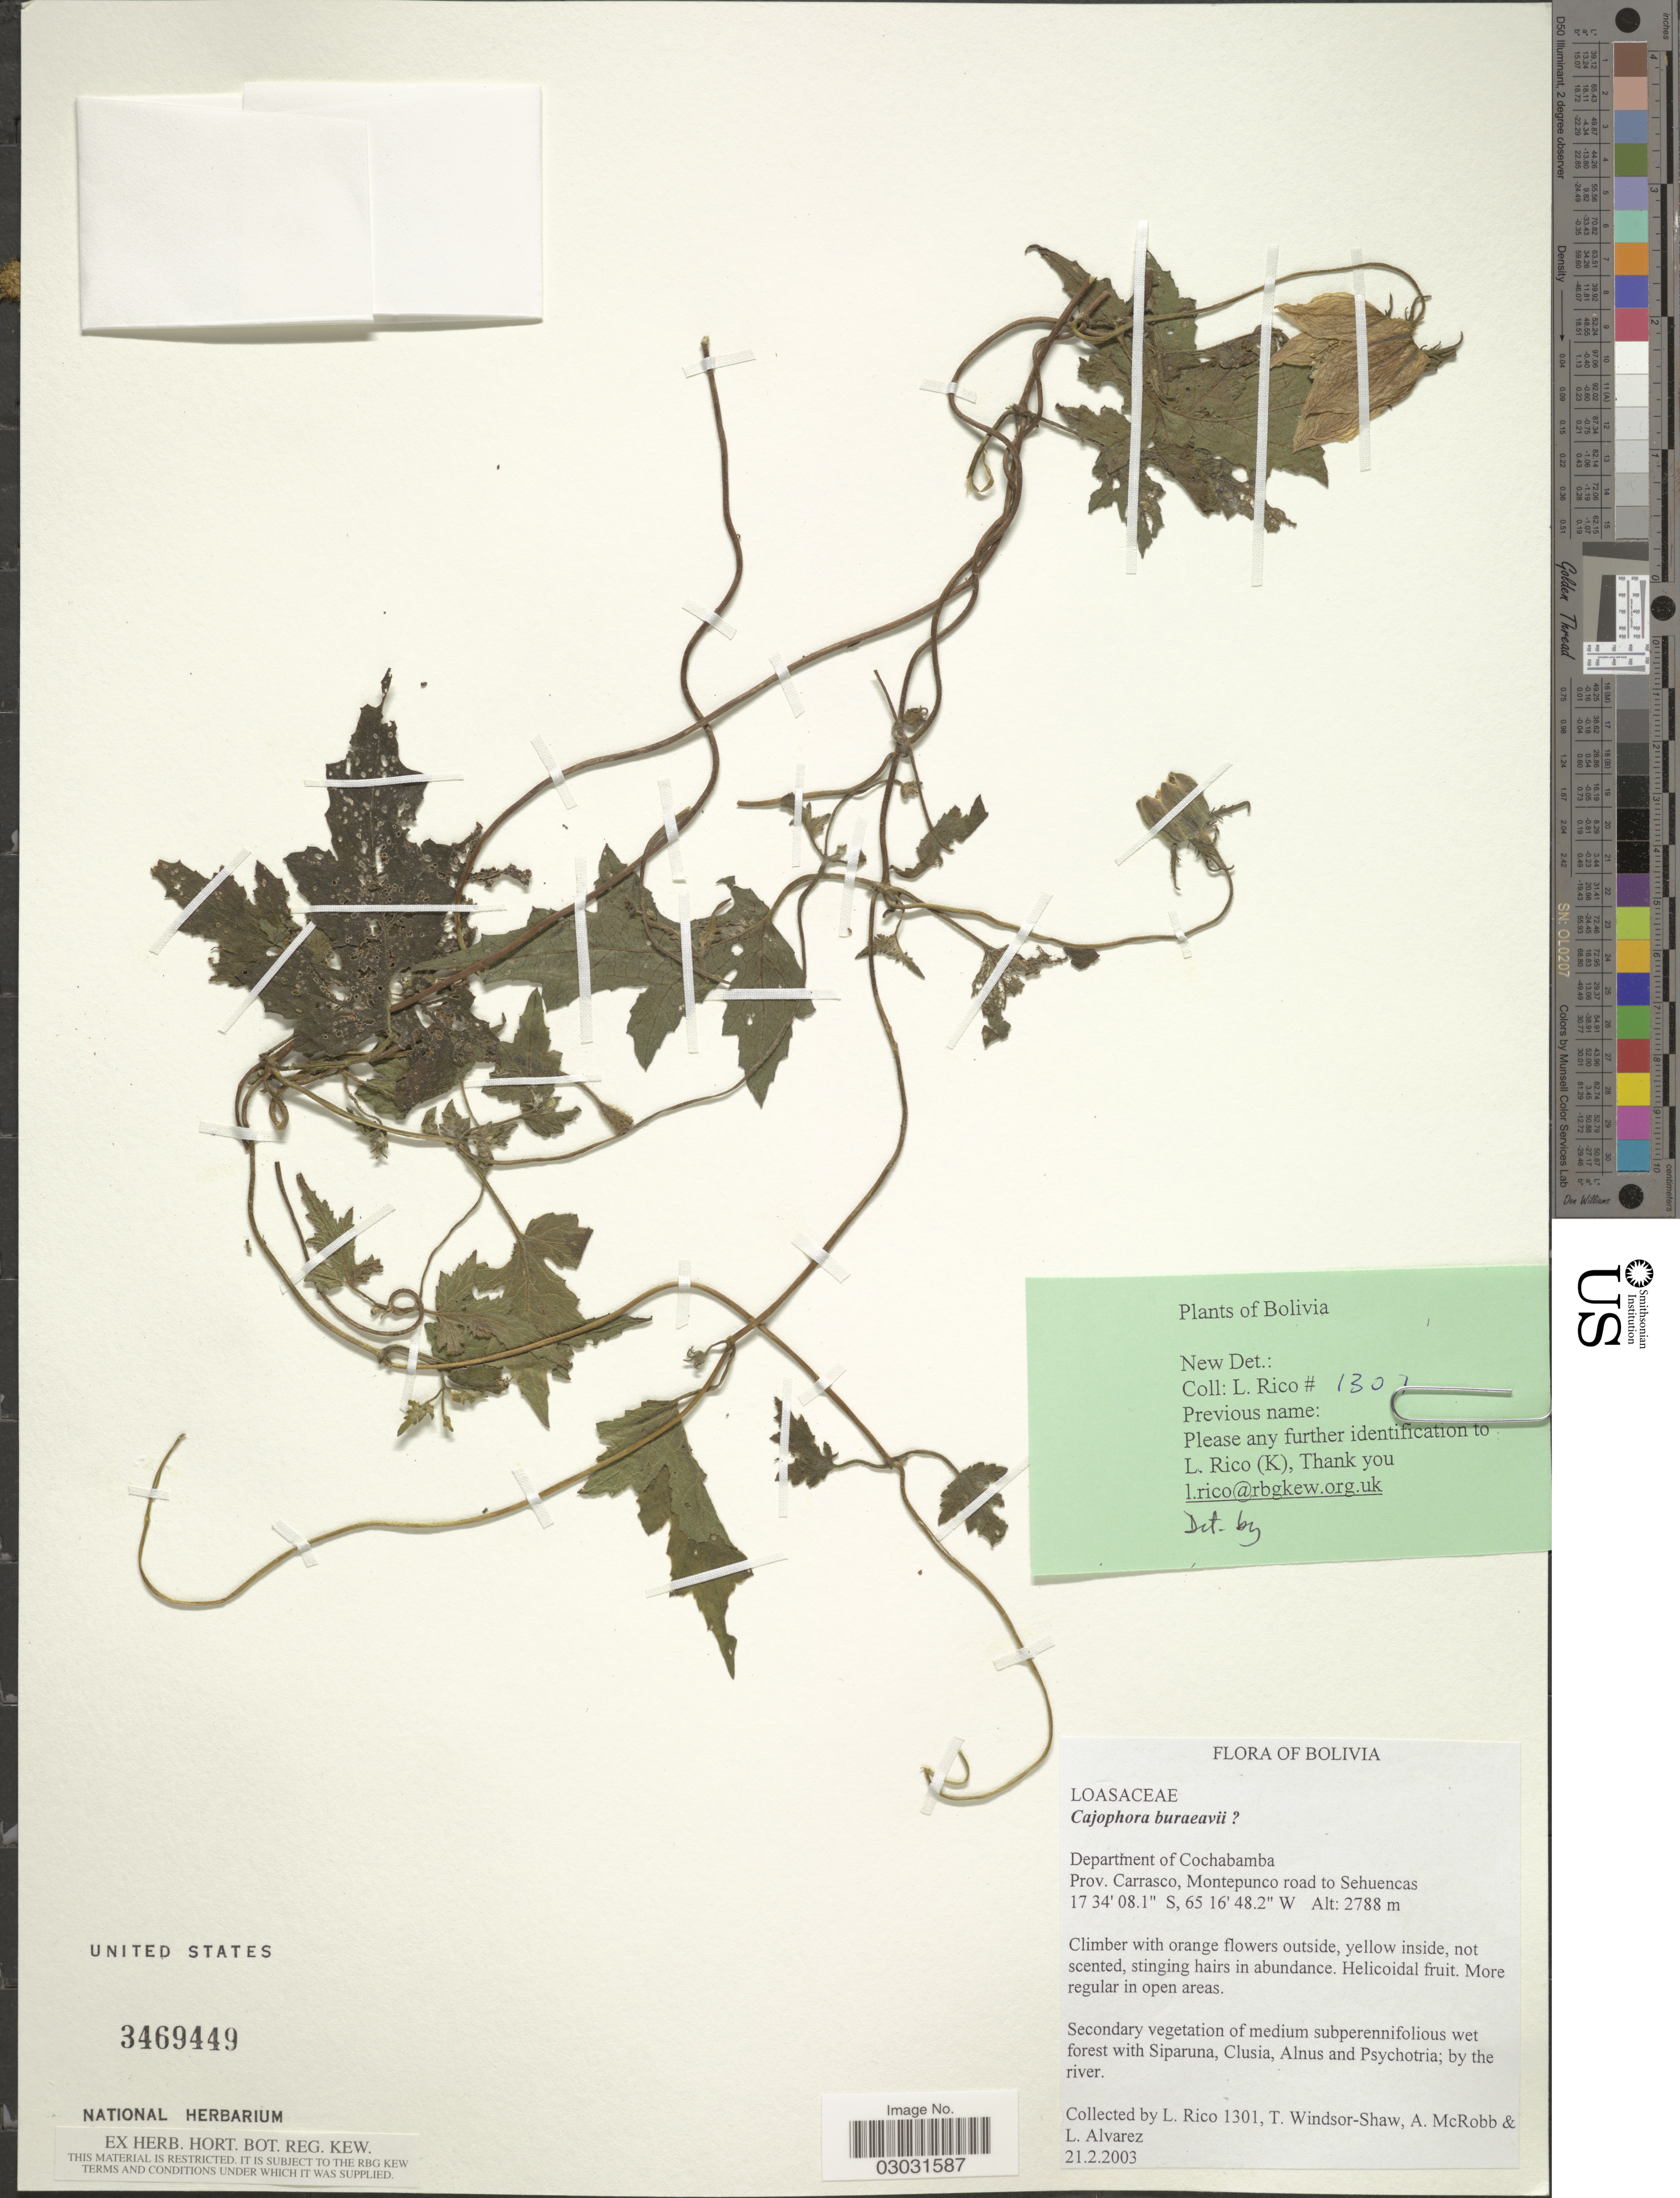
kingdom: Plantae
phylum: Tracheophyta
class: Magnoliopsida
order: Cornales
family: Loasaceae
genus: Caiophora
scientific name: Caiophora buraeavii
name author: Urb. & Gilg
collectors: L. Rico, T. Windsor-Shaw, A. McRobb & L. Alvarez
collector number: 3101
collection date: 2003-02-21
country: Bolivia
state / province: Cochabamba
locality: Department of Cochabamba. Prov. Carrasco, Montepunco road to Sehuencas.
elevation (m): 2788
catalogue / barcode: US 3469449